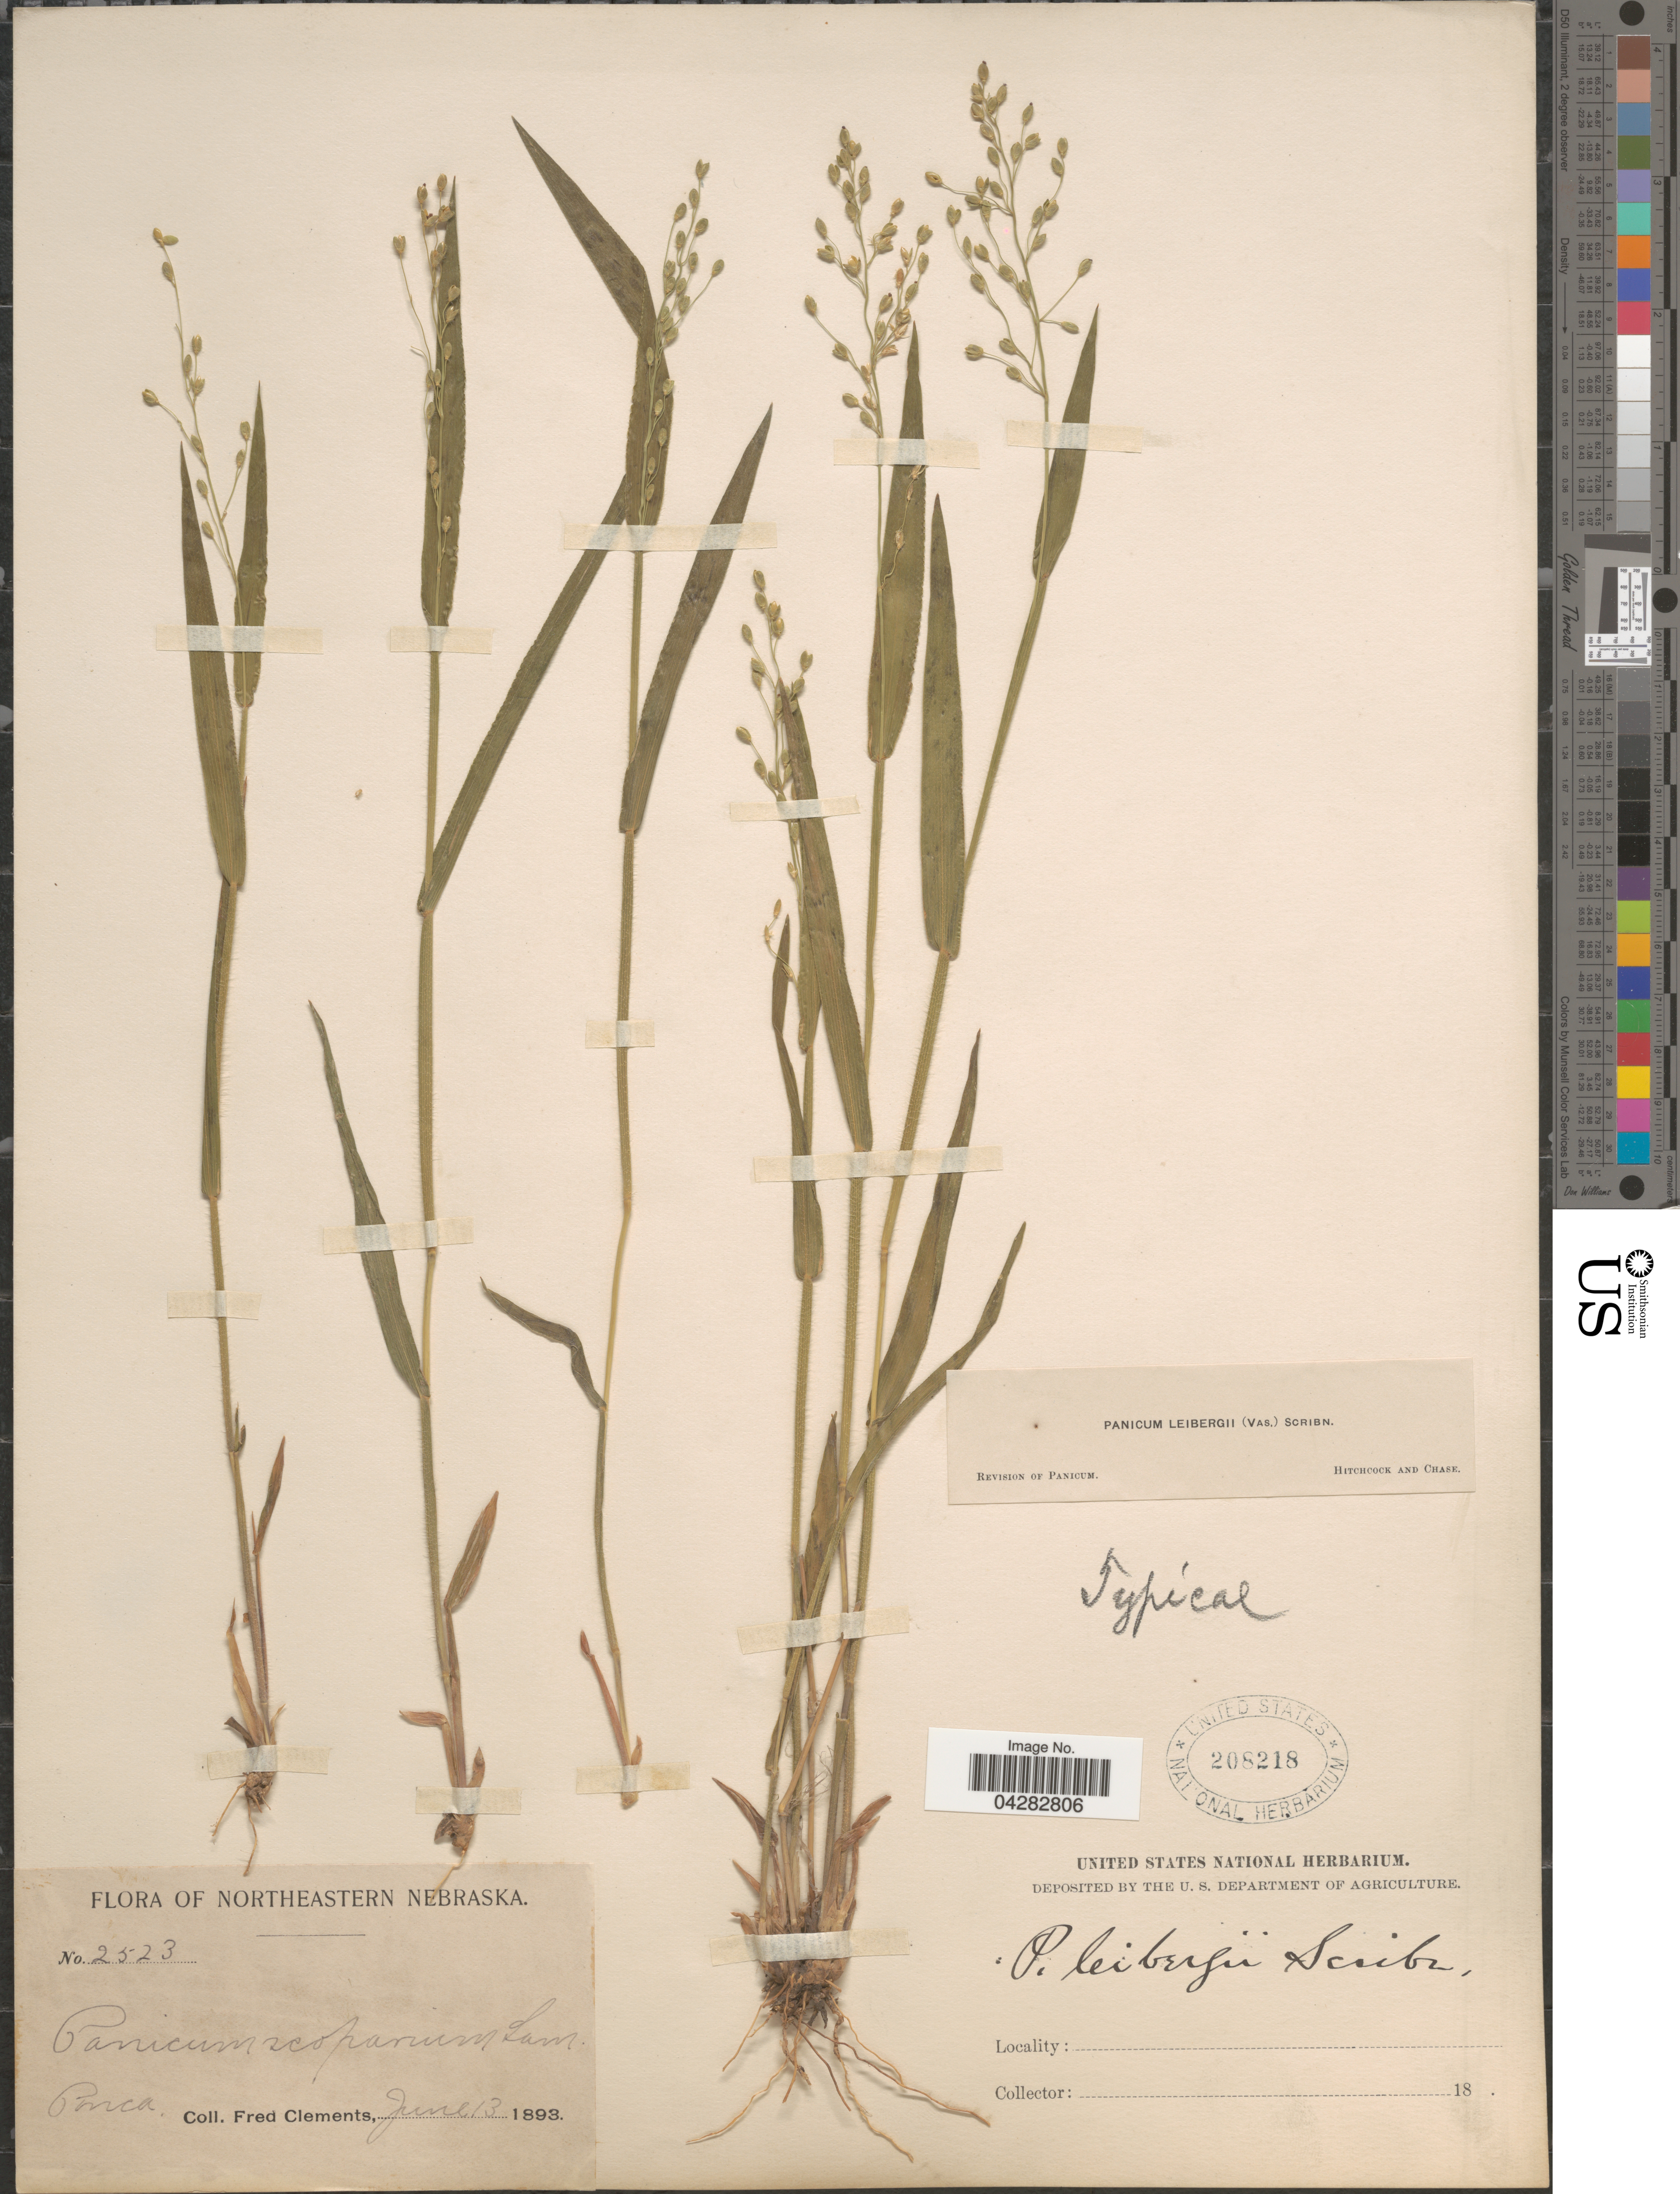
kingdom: Plantae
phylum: Tracheophyta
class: Liliopsida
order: Poales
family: Poaceae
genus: Dichanthelium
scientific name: Dichanthelium leibergii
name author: (Vasey) Gould & C.A. Clark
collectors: F. Clements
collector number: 2523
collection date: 1893-06-13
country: United States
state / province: Nebraska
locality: Northeastern Nebraska. Ponca.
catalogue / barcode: US 208218